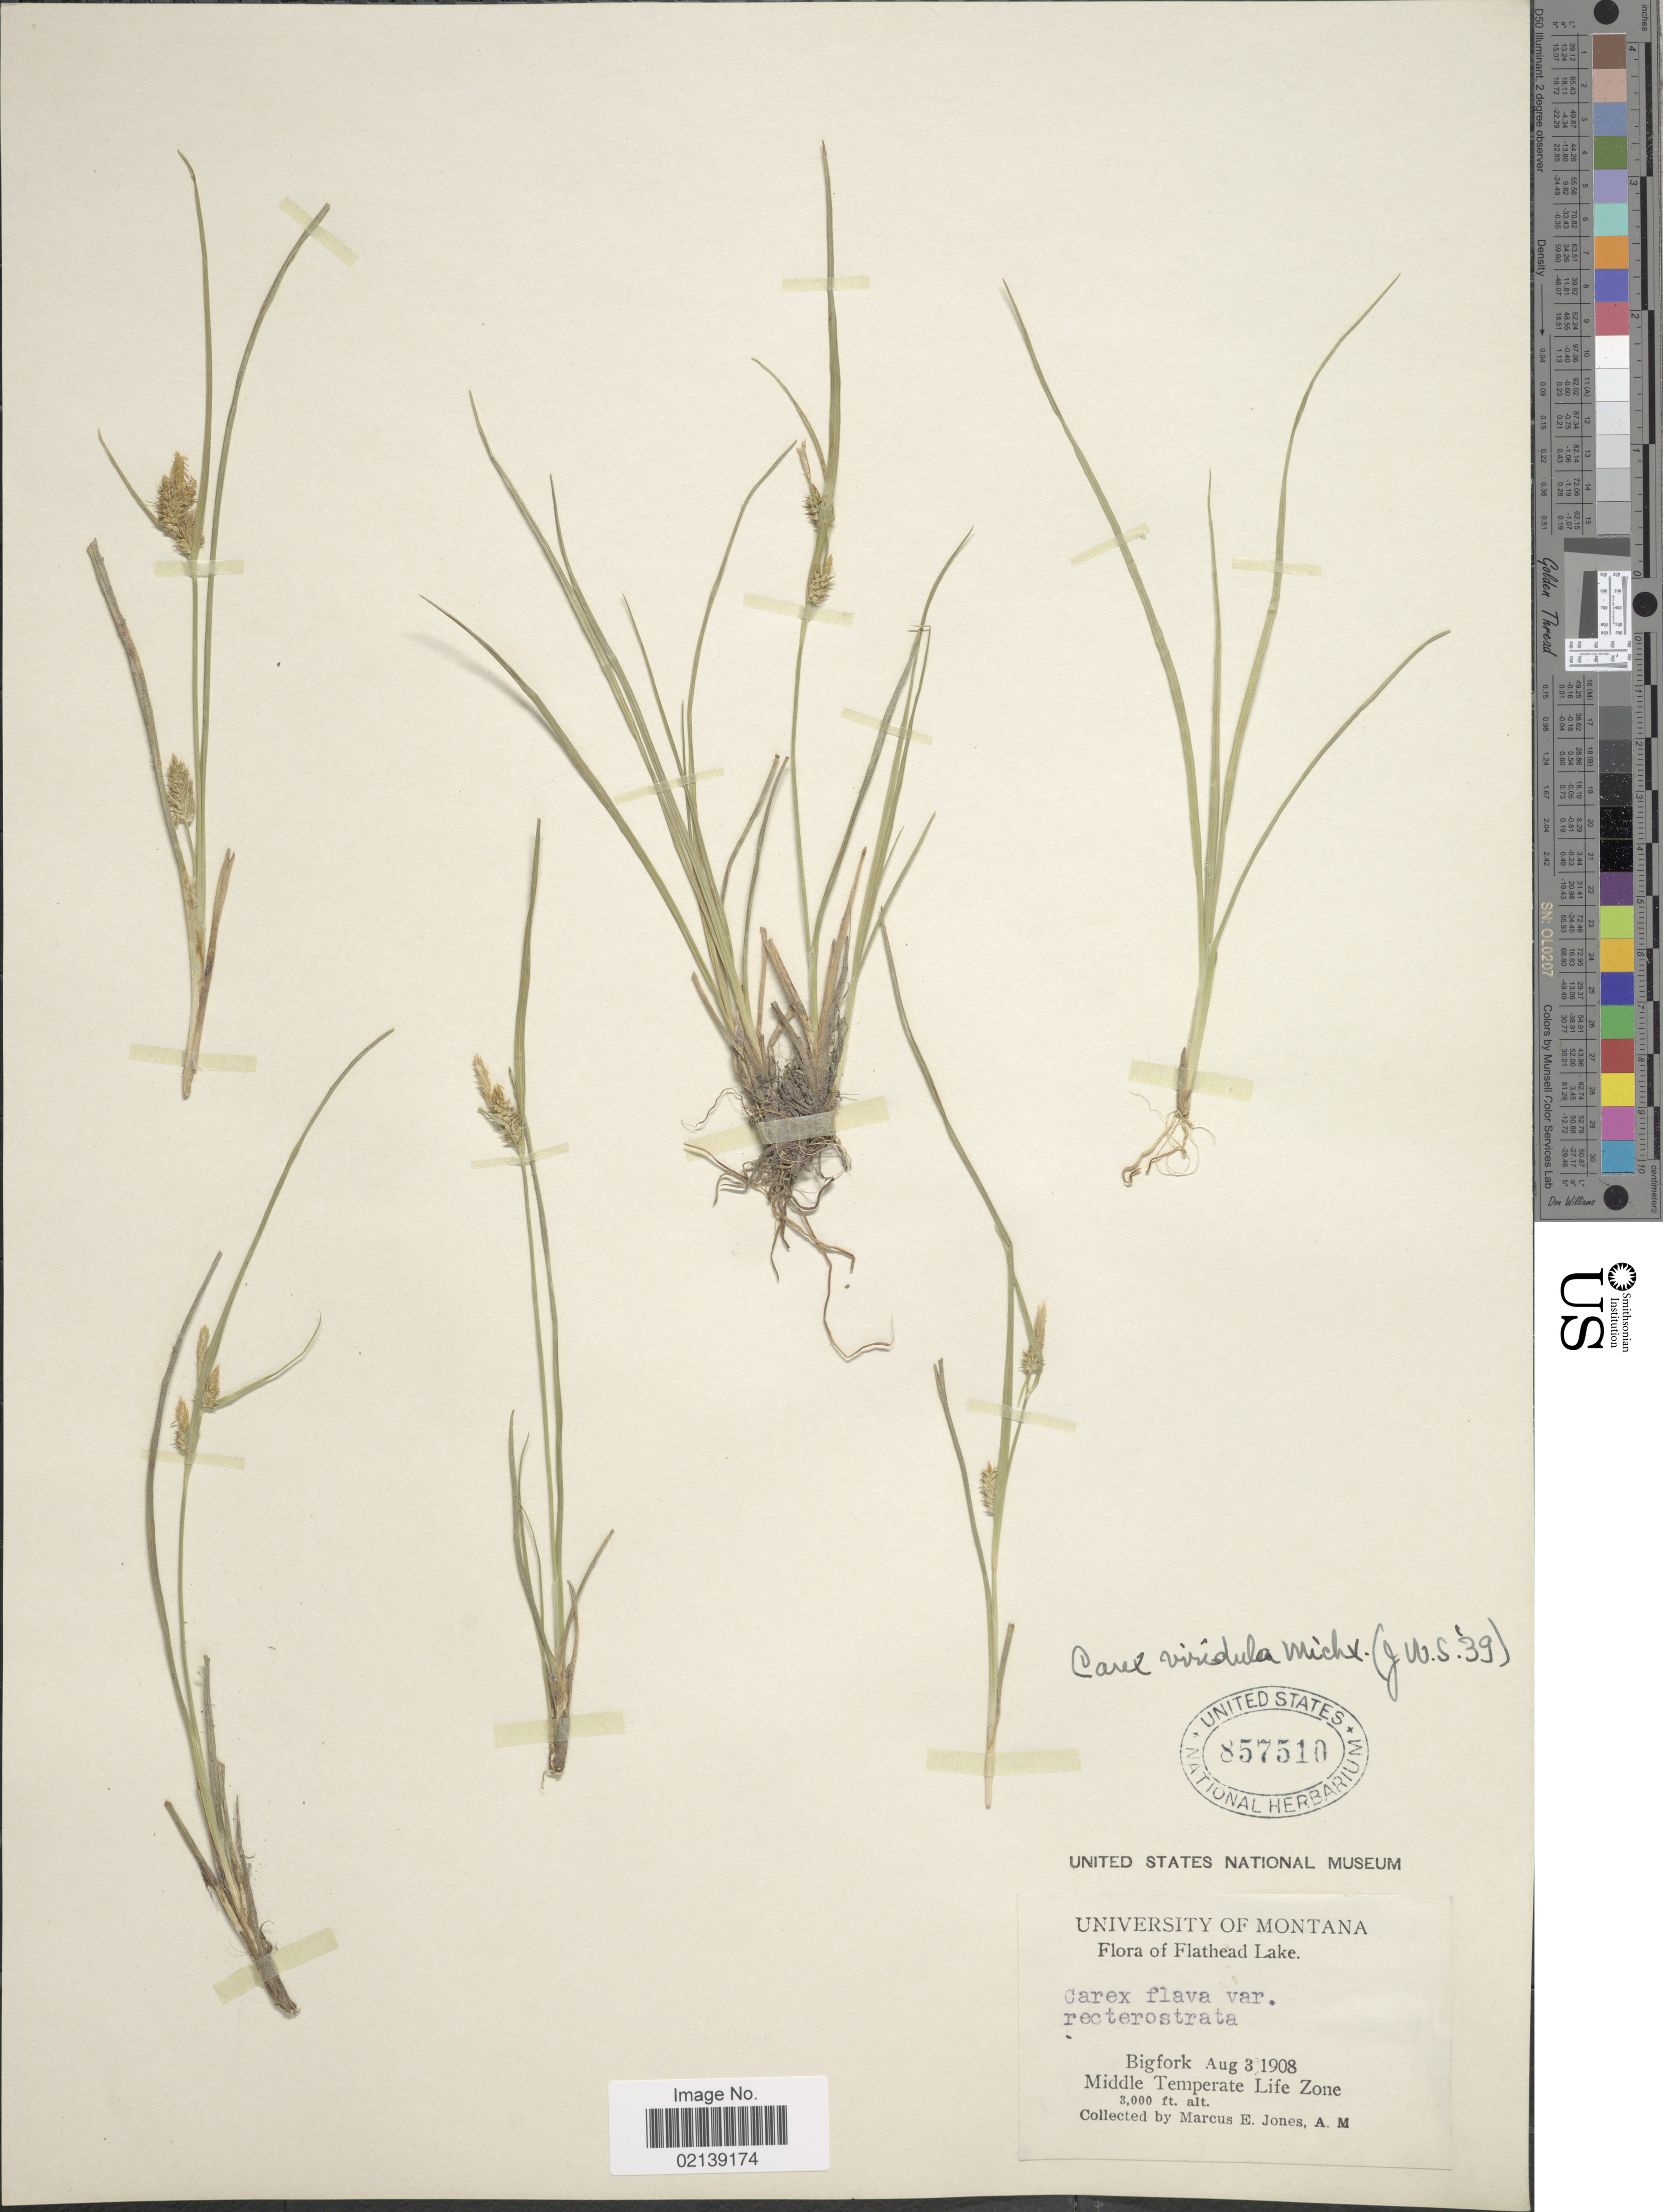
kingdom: Plantae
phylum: Tracheophyta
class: Liliopsida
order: Poales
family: Cyperaceae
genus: Carex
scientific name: Carex oederi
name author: Retz.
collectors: M. E. Jones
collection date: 1908-08-03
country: United States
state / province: Montana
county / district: Flathead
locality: Flathead Lake, Bigfork, Middle Temperate Life Zone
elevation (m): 914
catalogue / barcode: US 857510